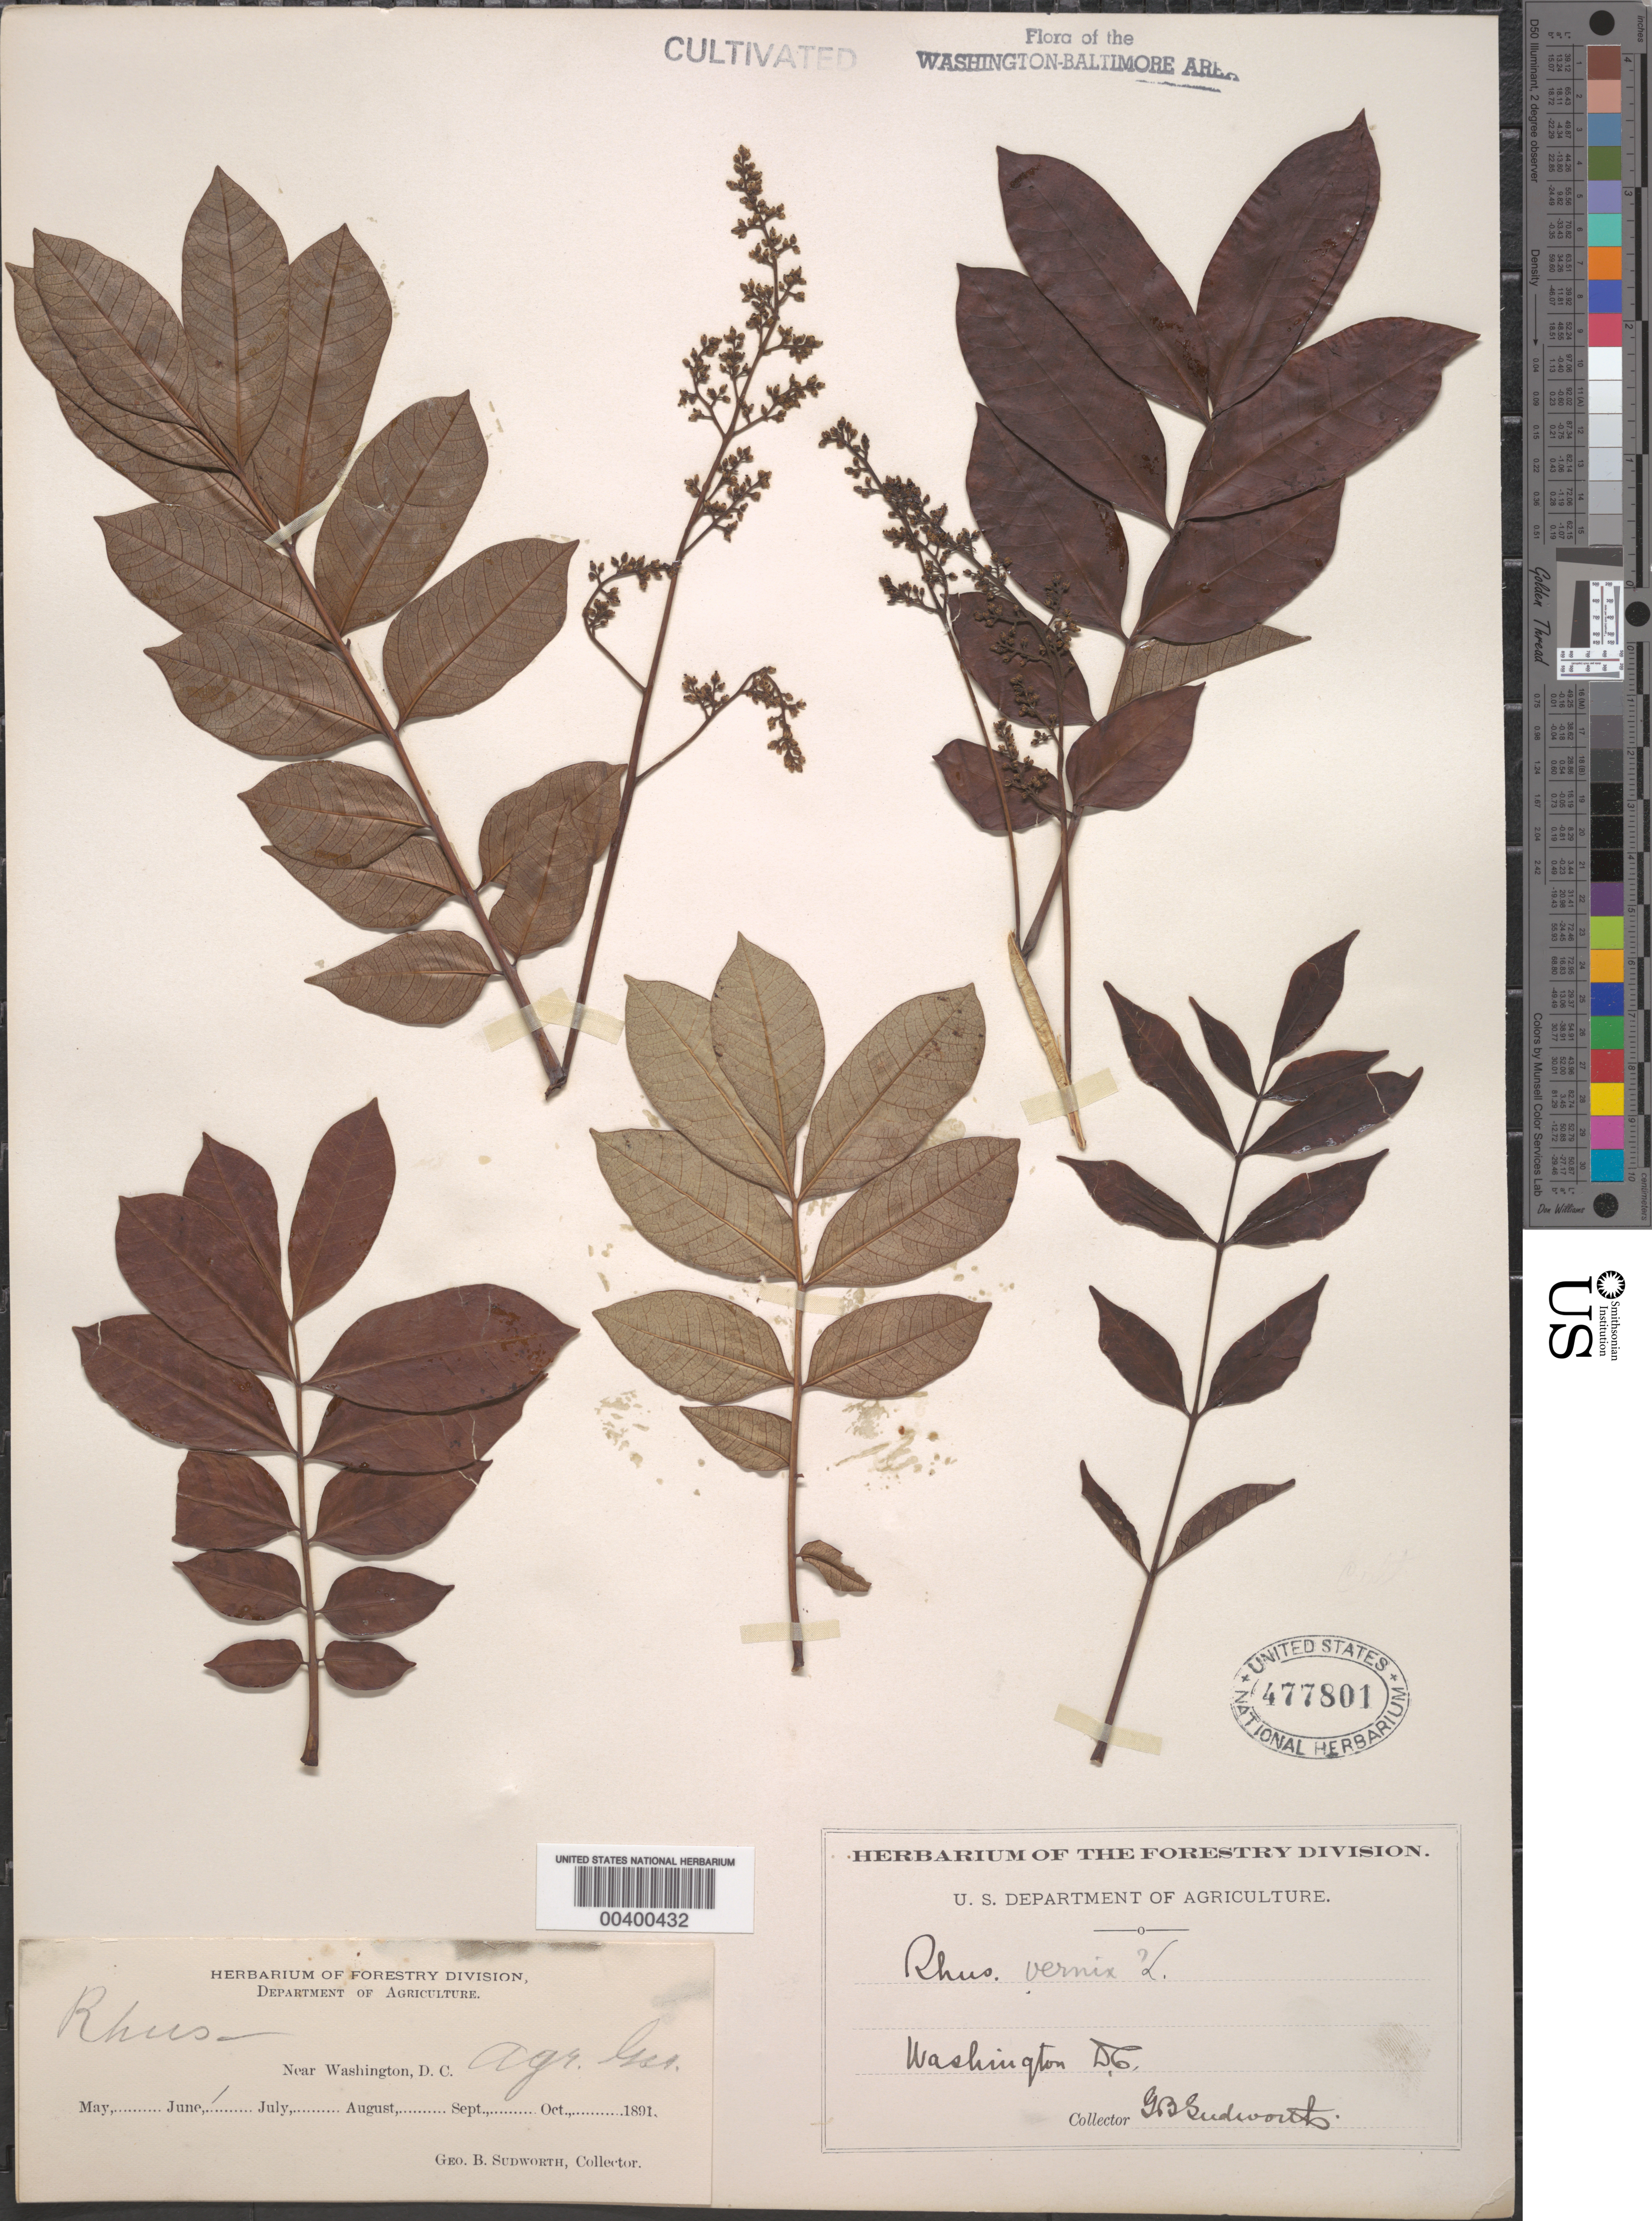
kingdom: Plantae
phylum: Tracheophyta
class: Magnoliopsida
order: Sapindales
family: Anacardiaceae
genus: Rhus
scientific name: Rhus vernix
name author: L.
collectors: G. B. Sudworth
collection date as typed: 01 Jun 1891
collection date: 1891-06-01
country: United States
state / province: District of Columbia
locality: Agricultural grounds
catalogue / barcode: US 477801